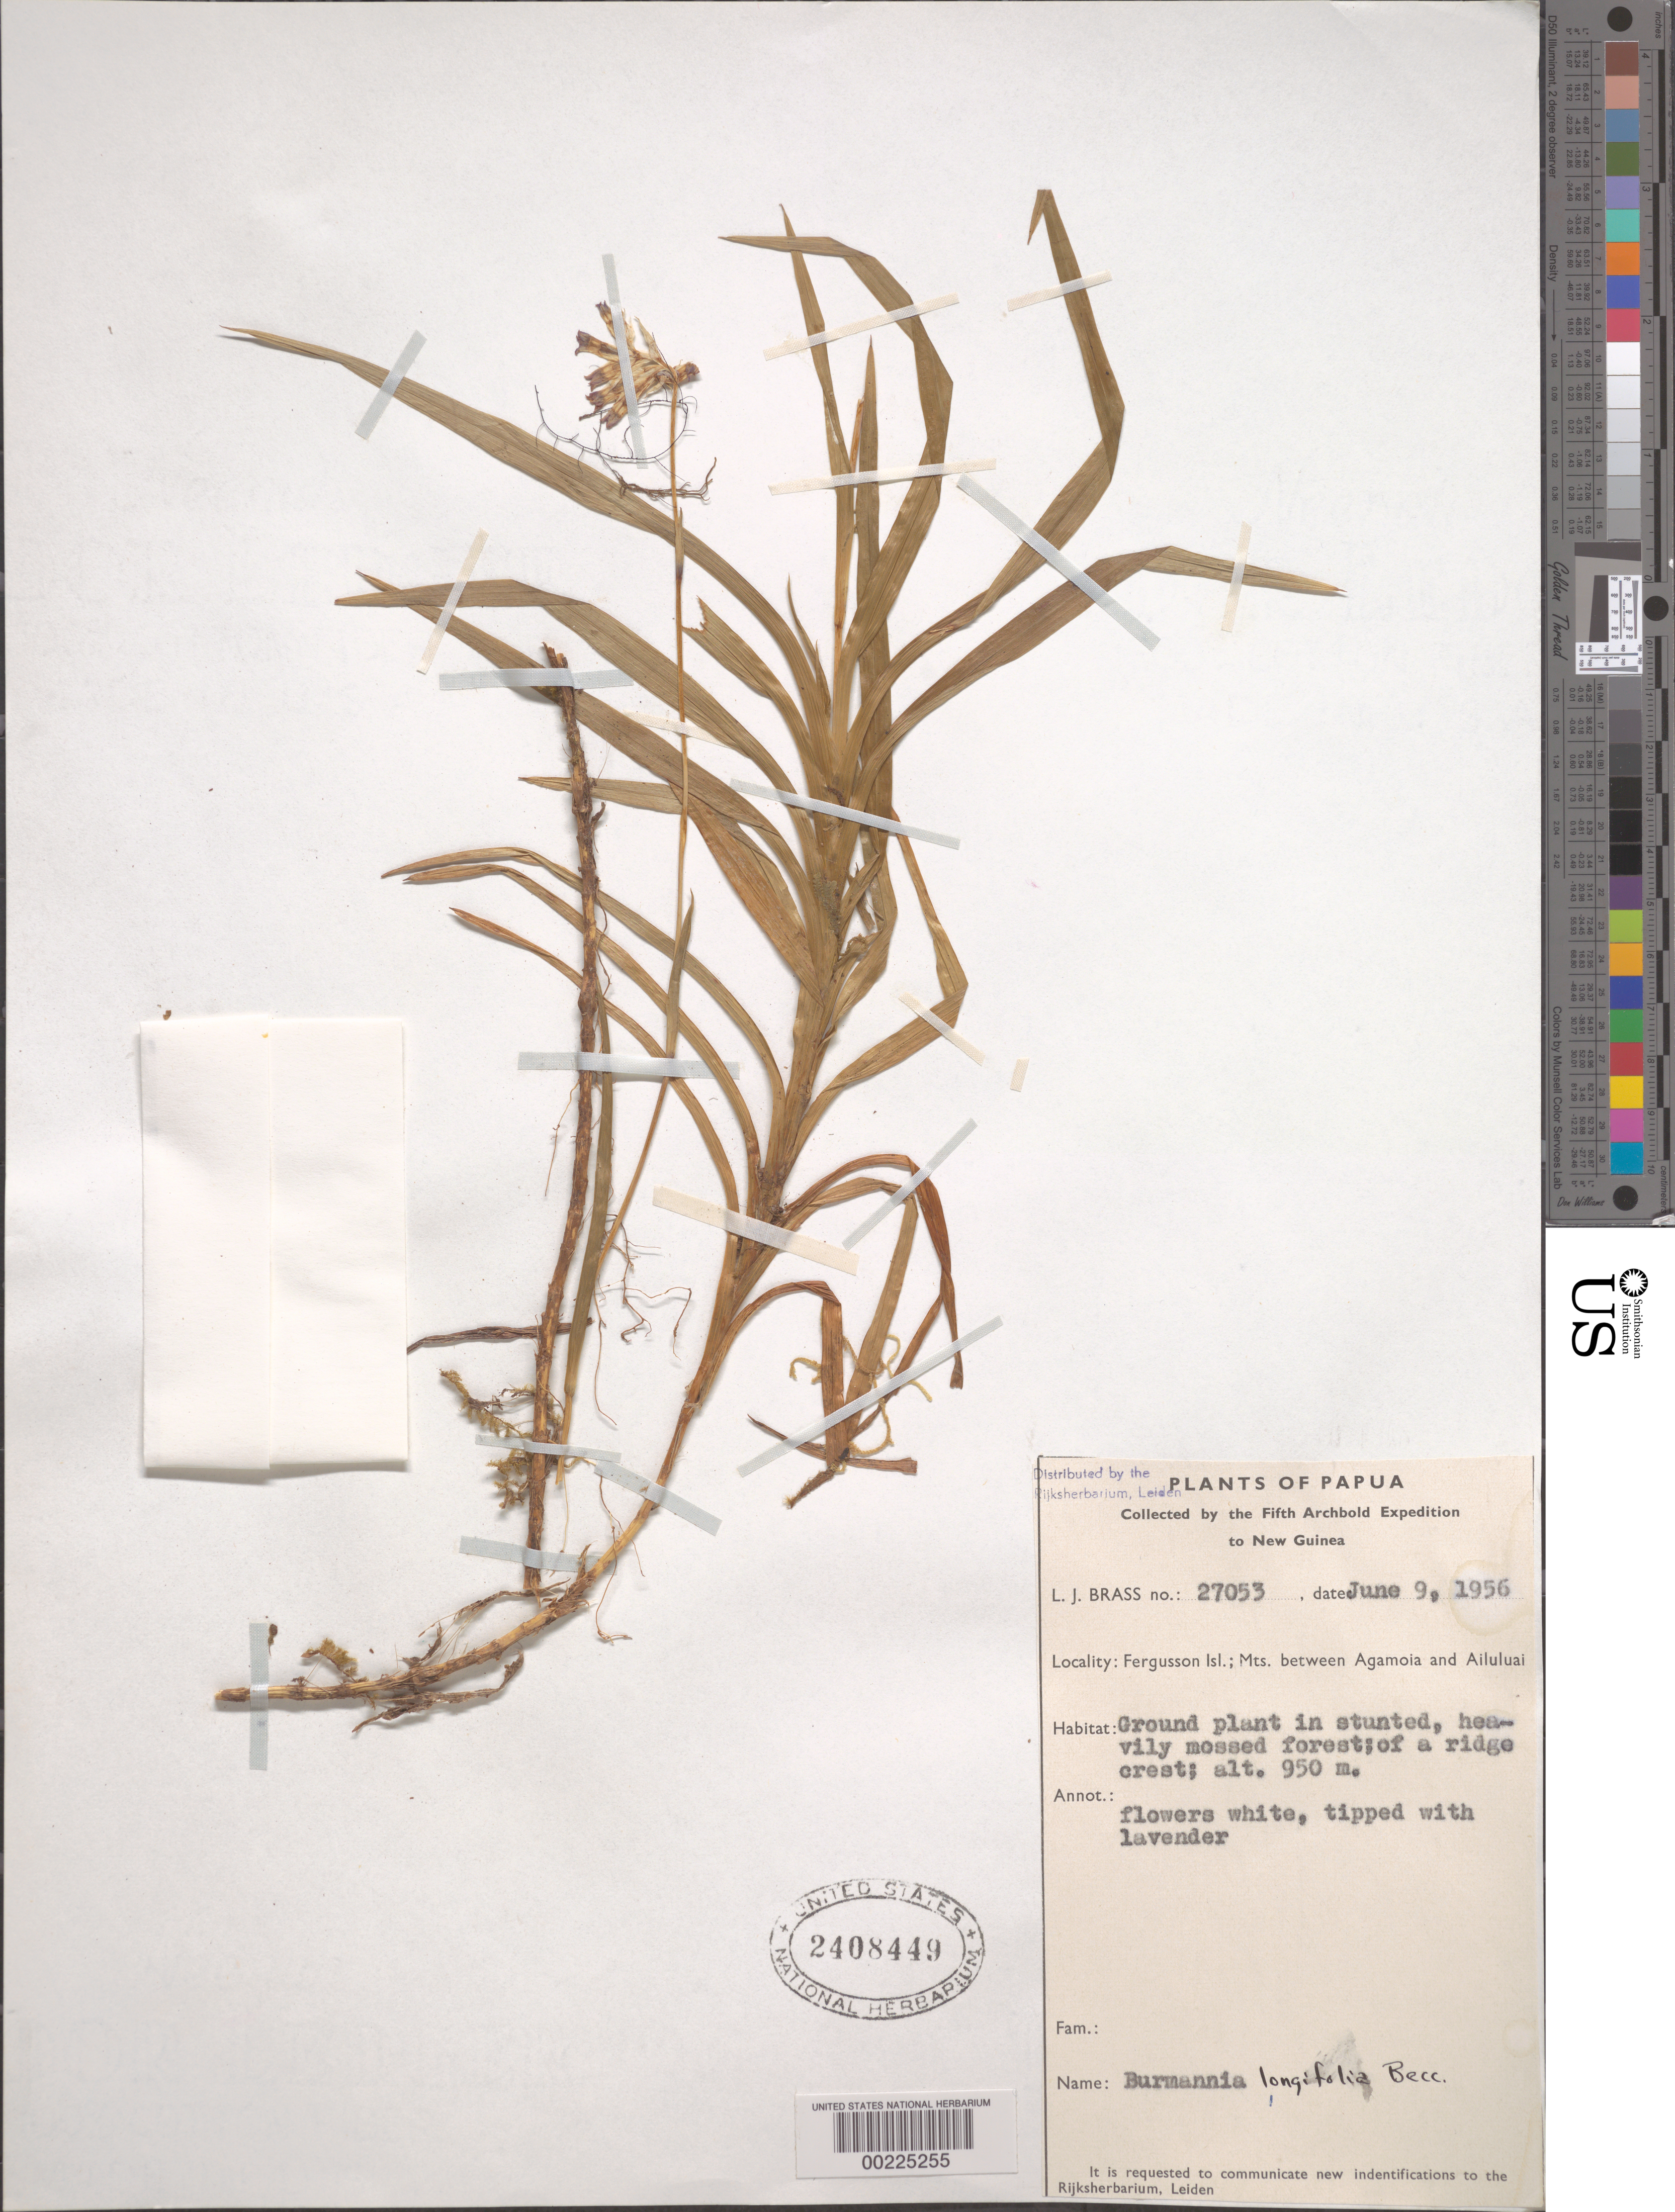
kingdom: Plantae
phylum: Tracheophyta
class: Liliopsida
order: Dioscoreales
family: Burmanniaceae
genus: Burmannia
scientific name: Burmannia longifolia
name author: Becc.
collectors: L. J. Brass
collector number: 27053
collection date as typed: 09 Jun 1956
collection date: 1956-06-09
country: Papua New Guinea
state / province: Milne Bay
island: Fergusson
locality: Mts. between Agamoia and Ailuluai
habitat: Stunted, heavily mossed forest; of a ridge crest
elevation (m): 950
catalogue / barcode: US 2408449